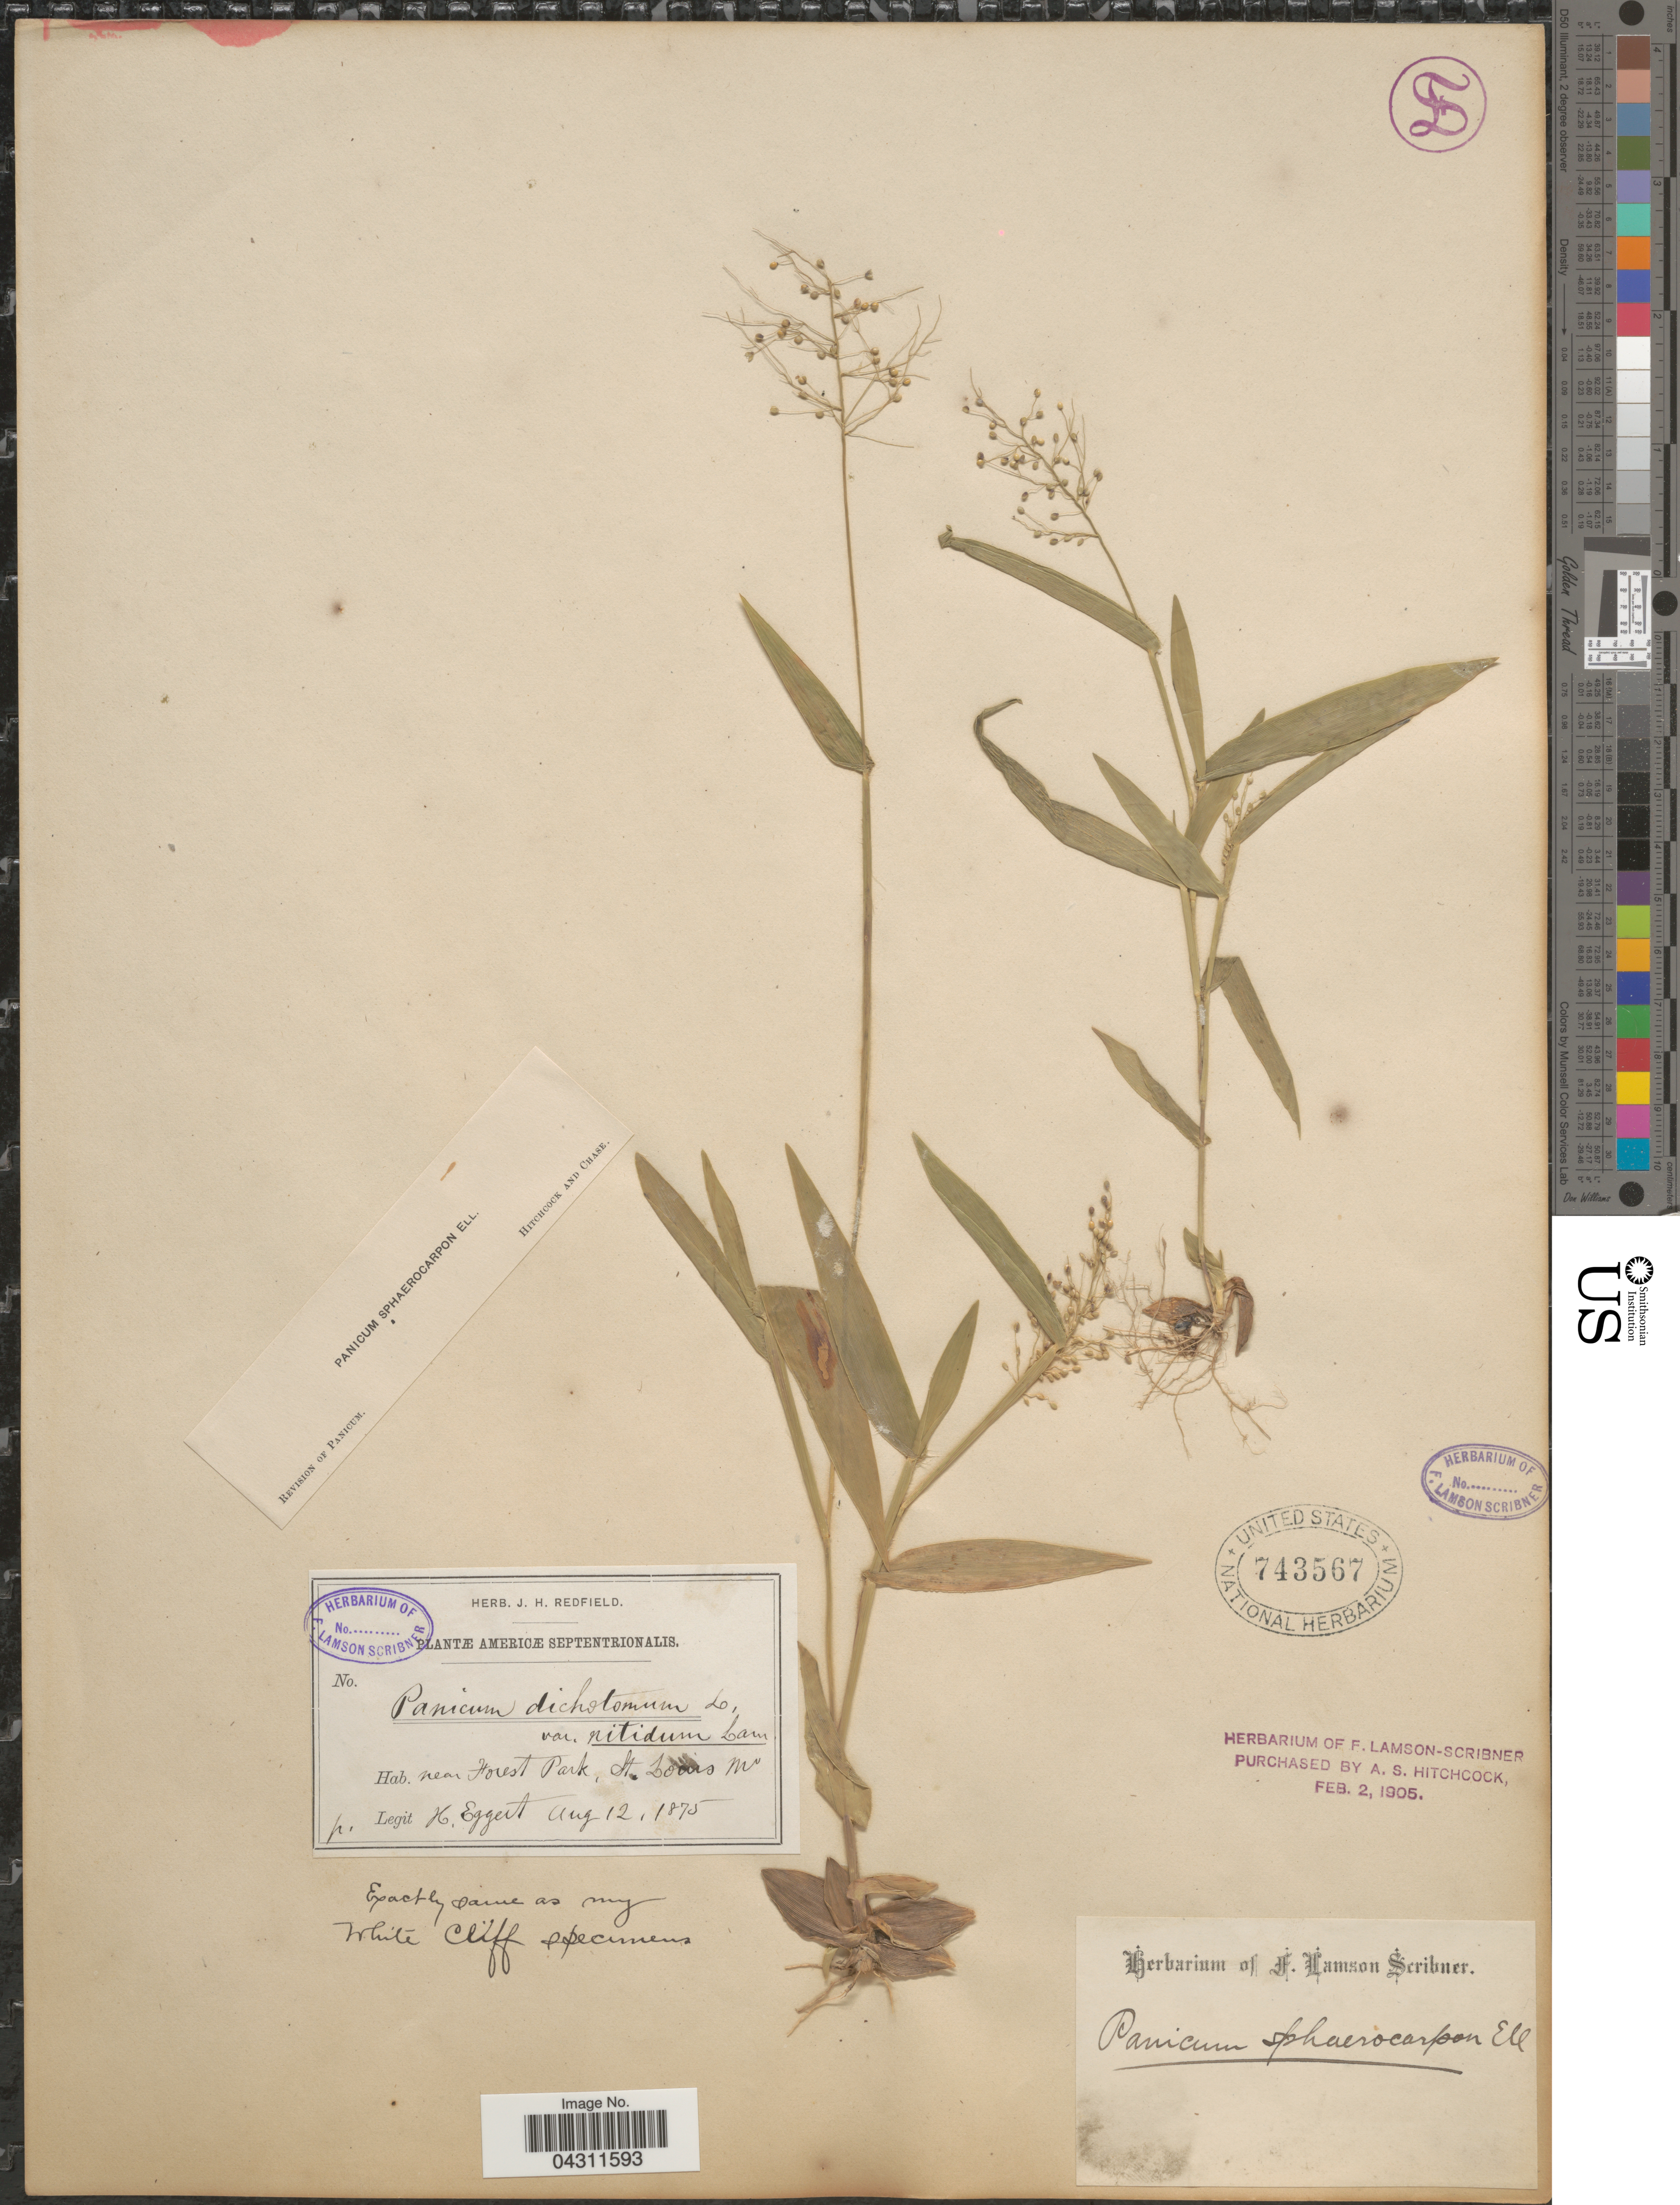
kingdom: Plantae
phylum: Tracheophyta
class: Liliopsida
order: Poales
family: Poaceae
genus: Dichanthelium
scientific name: Dichanthelium strigosum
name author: (Muhl. ex Elliott) Freckmann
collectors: H. Eggert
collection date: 1875-08-12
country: United States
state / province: Missouri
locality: Near Forest Park, St. Louis. Americæ Septentrionalis.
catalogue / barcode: US 743567